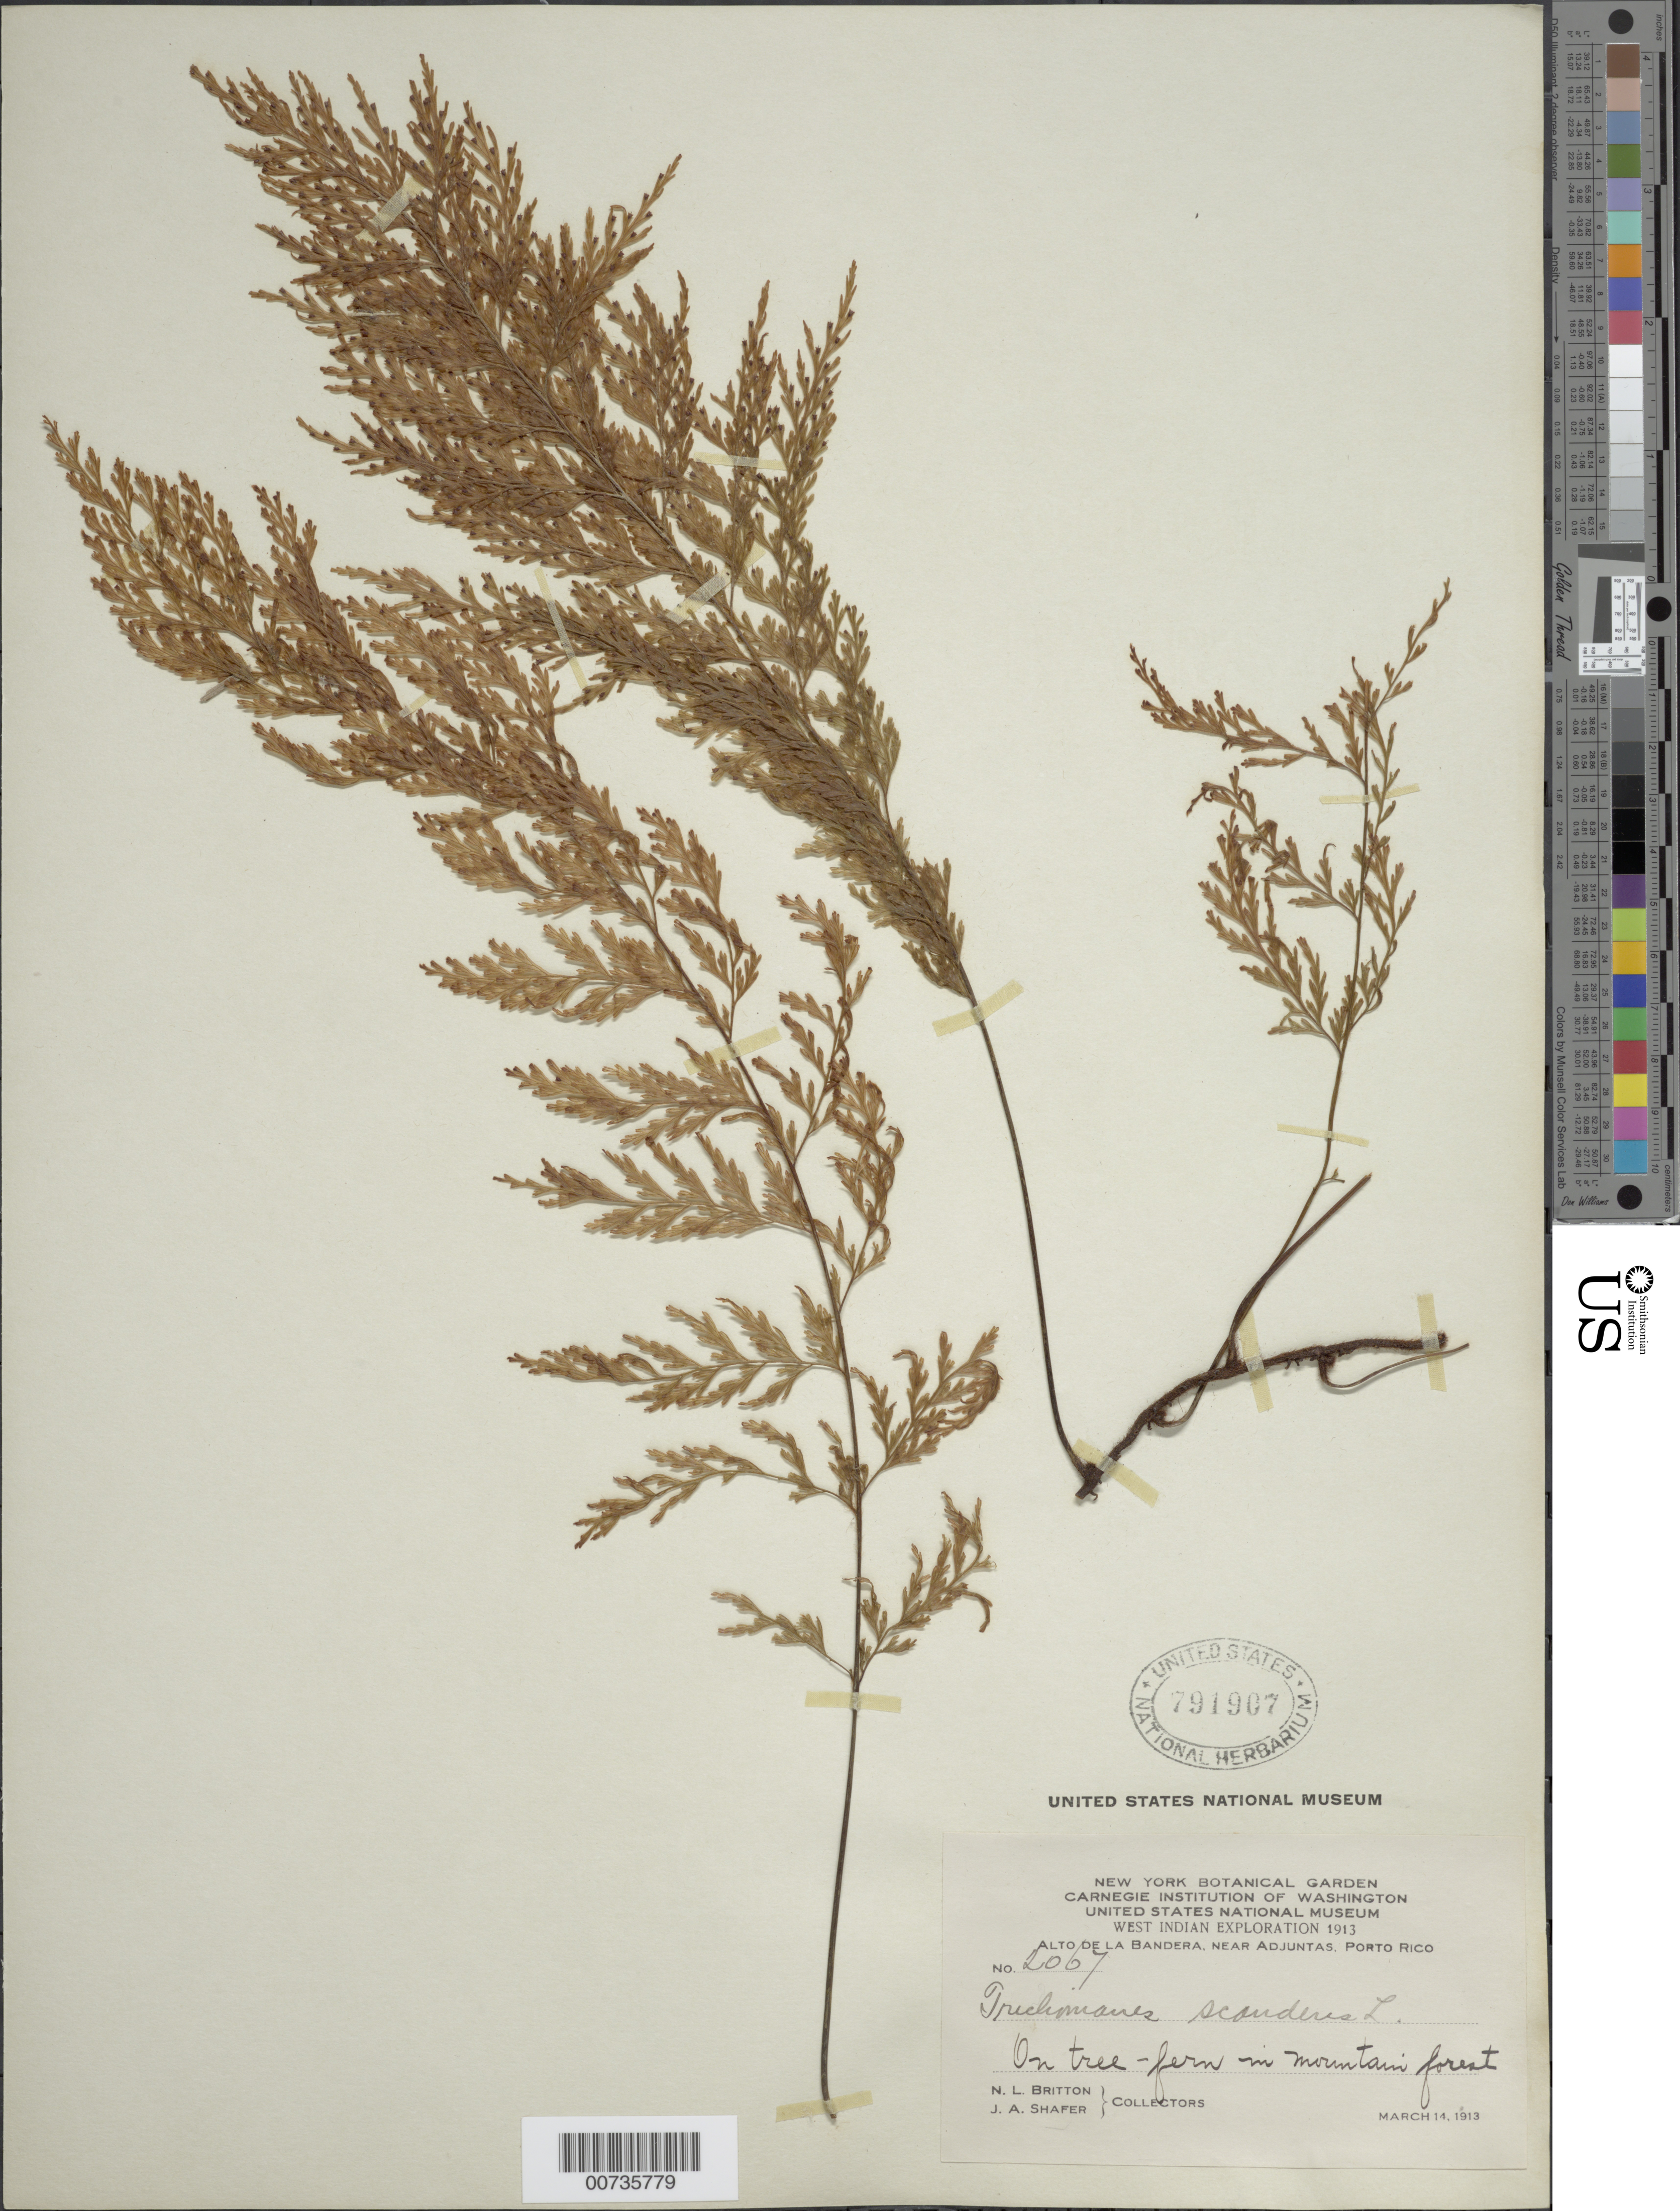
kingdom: Plantae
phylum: Tracheophyta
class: Polypodiopsida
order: Hymenophyllales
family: Hymenophyllaceae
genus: Trichomanes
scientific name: Trichomanes scandens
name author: L.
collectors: N. Britton & J. A. Shafer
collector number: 2067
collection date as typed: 14 Mar 1913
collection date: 1913-03-14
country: Puerto Rico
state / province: Adjuntas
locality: Alto de la Bandera, near Adjuntas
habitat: On tree fern in mountain forest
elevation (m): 700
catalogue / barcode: US 791907